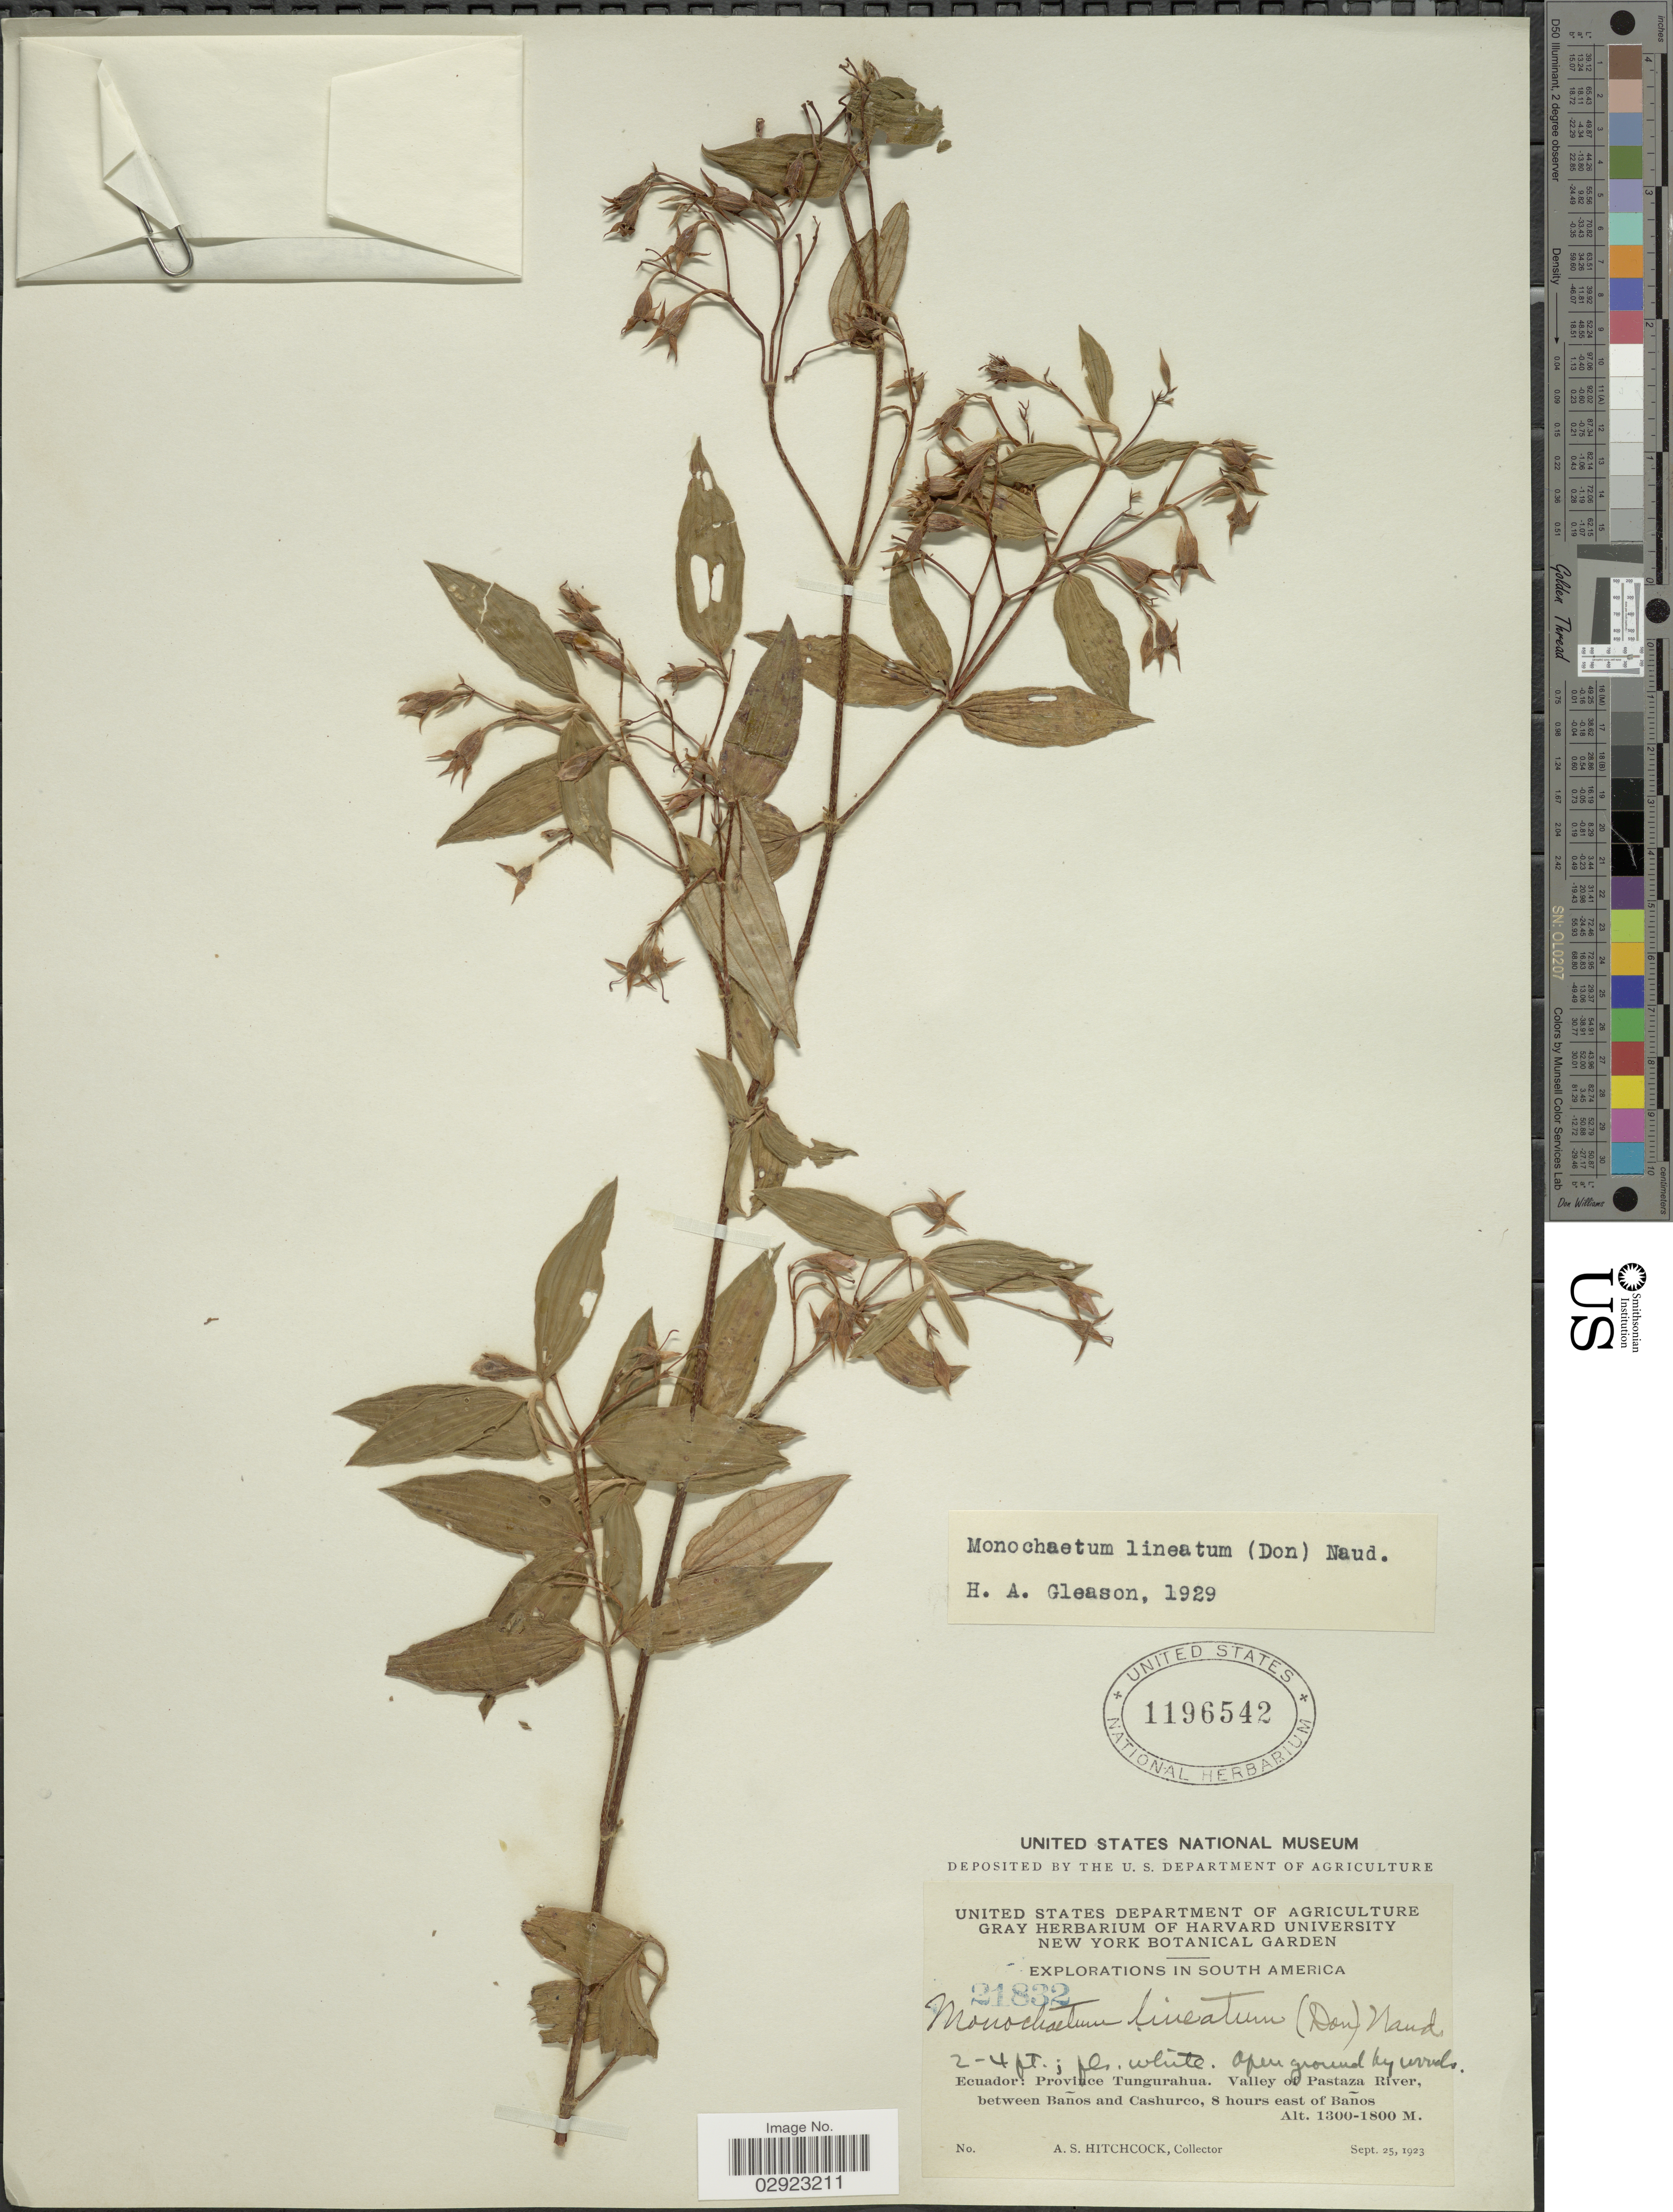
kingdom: Plantae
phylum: Tracheophyta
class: Magnoliopsida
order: Myrtales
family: Melastomataceae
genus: Monochaetum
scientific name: Monochaetum lineatum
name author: (D. Don) Naudin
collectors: A. S. Hitchcock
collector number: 21832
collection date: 1923-09-25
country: Ecuador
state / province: Tungurahua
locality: Valley of Pastaza River, between Baños and Cashurco, 8 hours of Baños.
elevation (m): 1300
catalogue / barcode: US 1196542